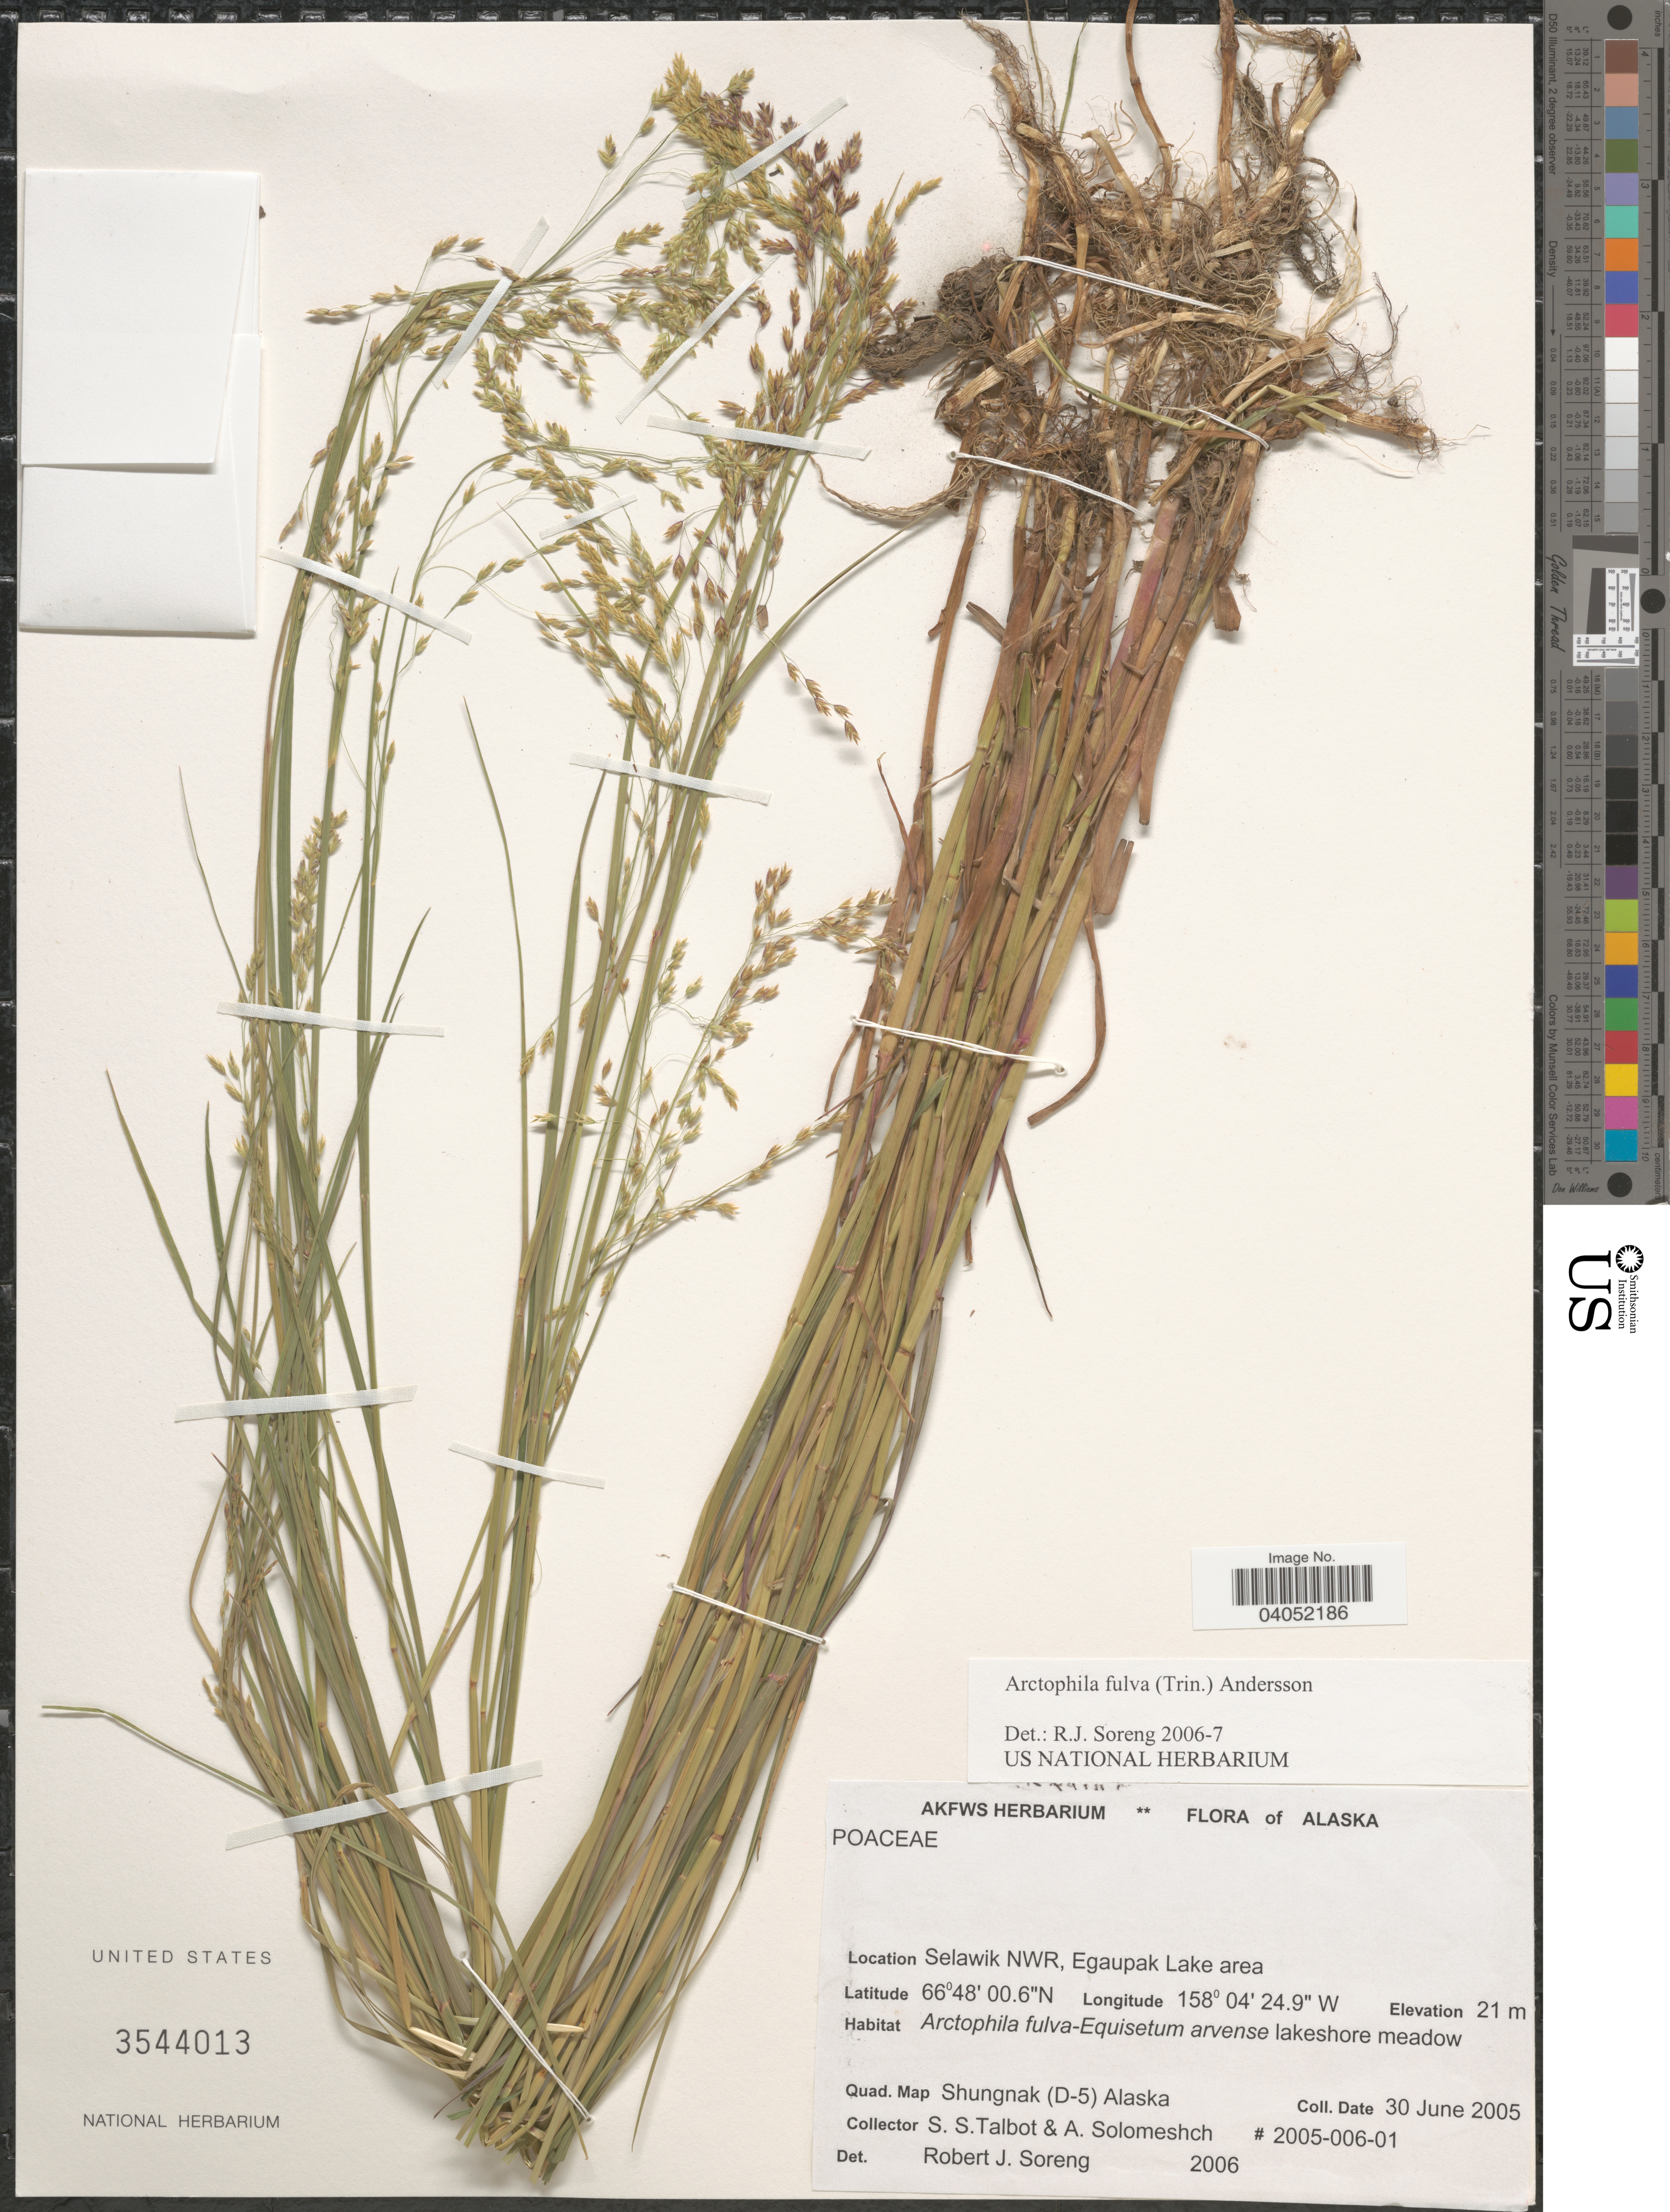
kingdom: Plantae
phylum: Tracheophyta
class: Liliopsida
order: Poales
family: Poaceae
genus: Arctophila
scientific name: Arctophila fulva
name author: (Trin.) Andersson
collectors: S. S. Talbot & A. Solomeshch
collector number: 2005-006-01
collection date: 2005-06-30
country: United States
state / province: Alaska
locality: Selawik NWR, Egaupak Lake area.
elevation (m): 21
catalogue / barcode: US 3544013